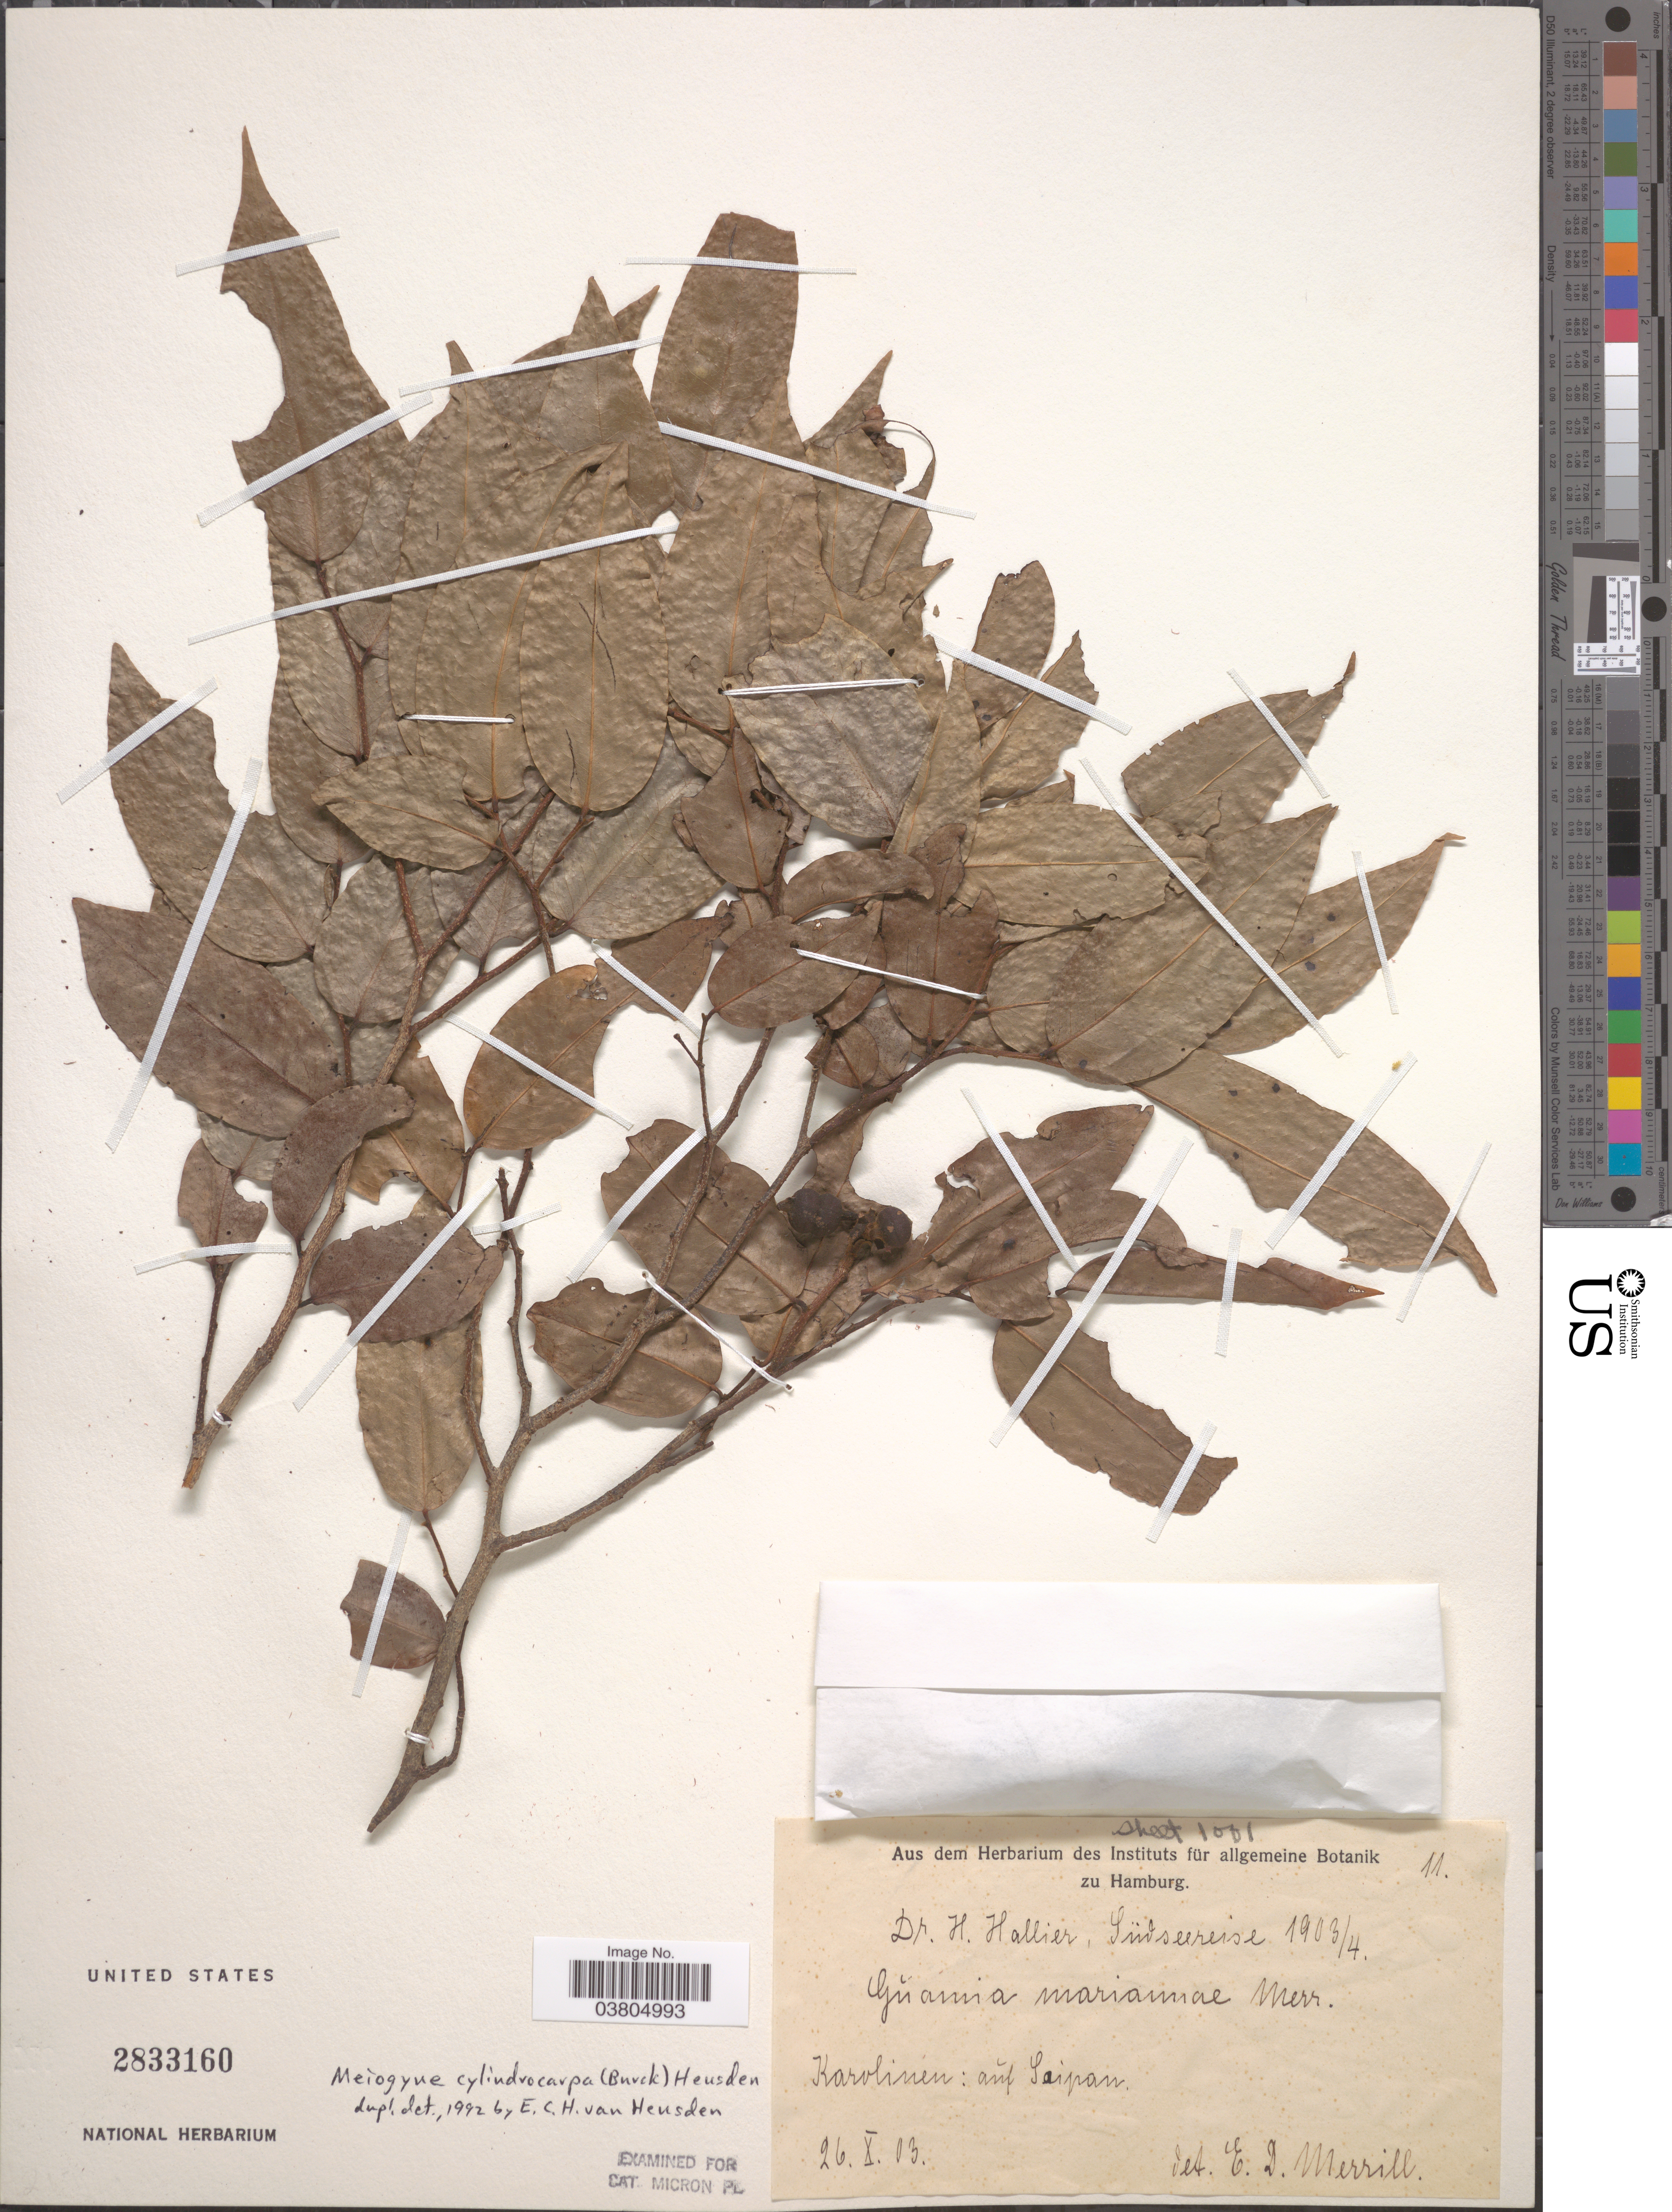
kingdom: Plantae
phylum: Tracheophyta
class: Magnoliopsida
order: Magnoliales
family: Annonaceae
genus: Meiogyne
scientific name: Meiogyne cylindrocarpa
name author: (Burck) Van Huesden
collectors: H. G. Hallier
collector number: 11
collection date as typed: Transcribed d/m/y: 26/10/3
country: Northern Mariana Islands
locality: Karolinen: aŭf Saipan. Sudseereise.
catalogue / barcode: US 2833160